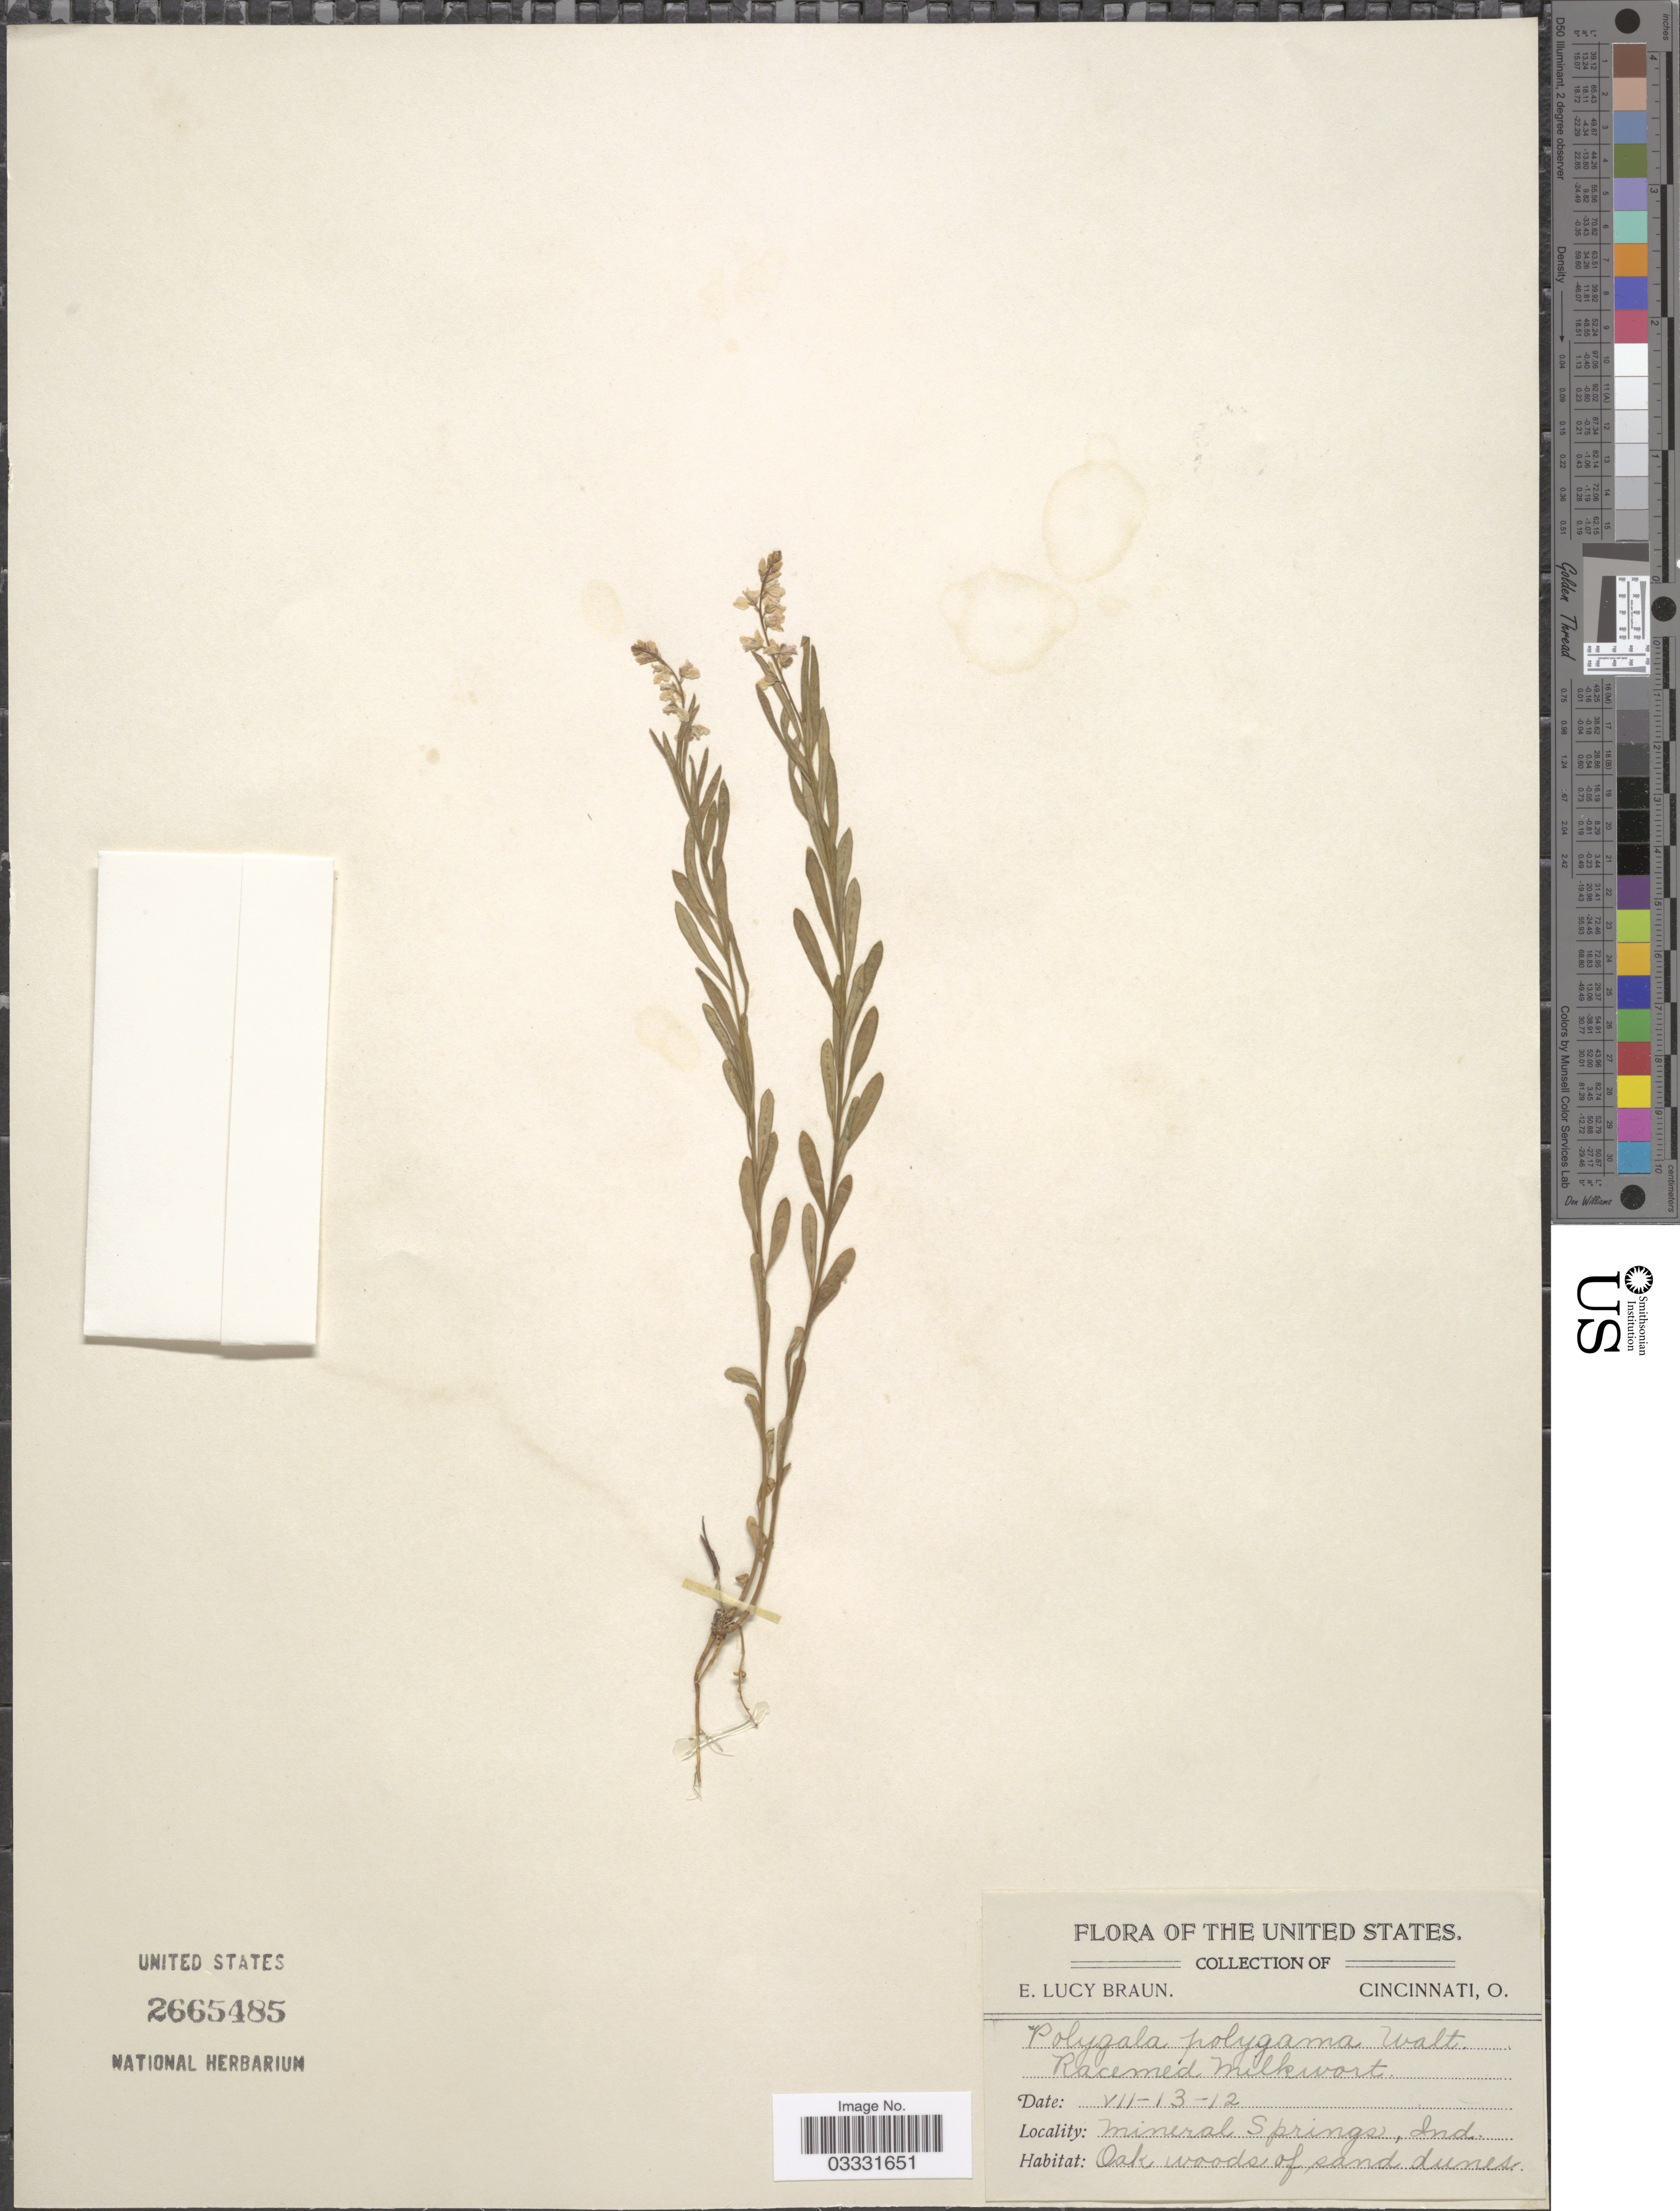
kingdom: Plantae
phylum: Tracheophyta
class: Magnoliopsida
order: Fabales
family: Polygalaceae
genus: Polygala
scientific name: Polygala polygama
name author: Walter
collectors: E. L. Braun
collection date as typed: Transcribed d/m/y: 13/7/12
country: United States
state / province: Indiana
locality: Mineral Springs.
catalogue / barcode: US 2665485